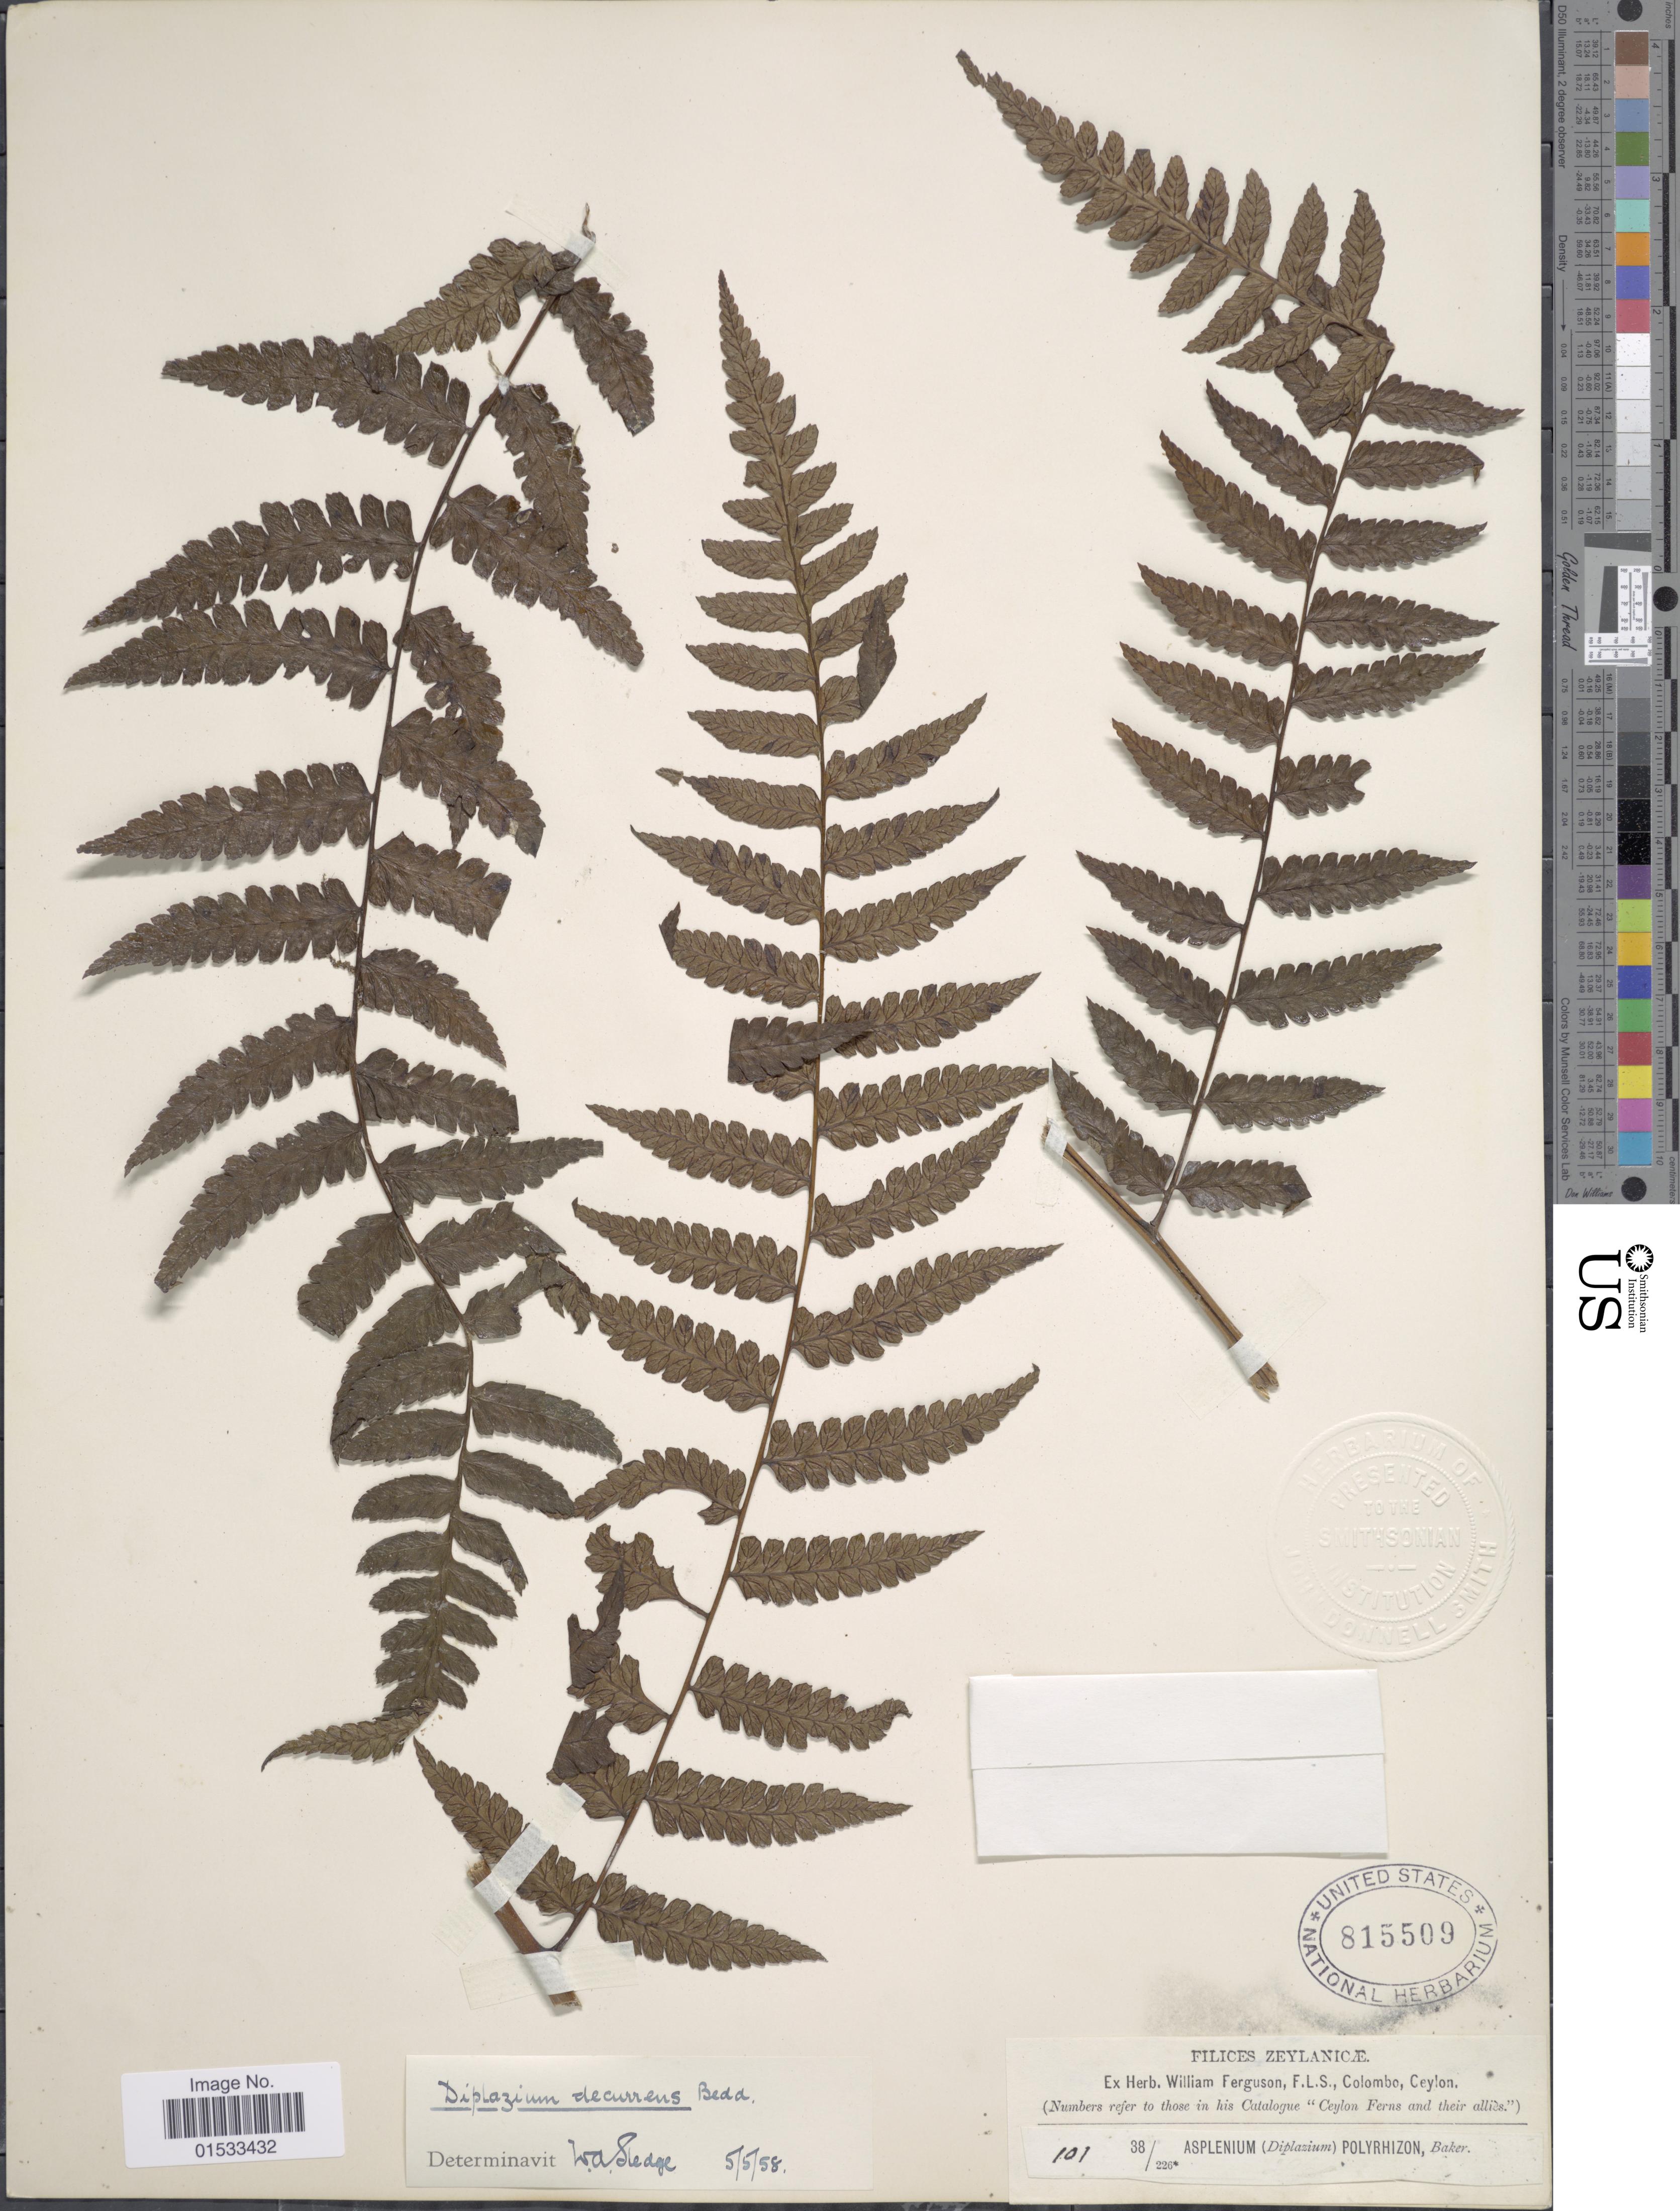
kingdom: Plantae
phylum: Tracheophyta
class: Polypodiopsida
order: Polypodiales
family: Athyriaceae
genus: Diplazium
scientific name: Diplazium decurrens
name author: Bedd.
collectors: ex herb. W. Ferguson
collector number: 101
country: Sri Lanka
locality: Zeylanicae, Ceylon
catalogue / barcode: US 815509